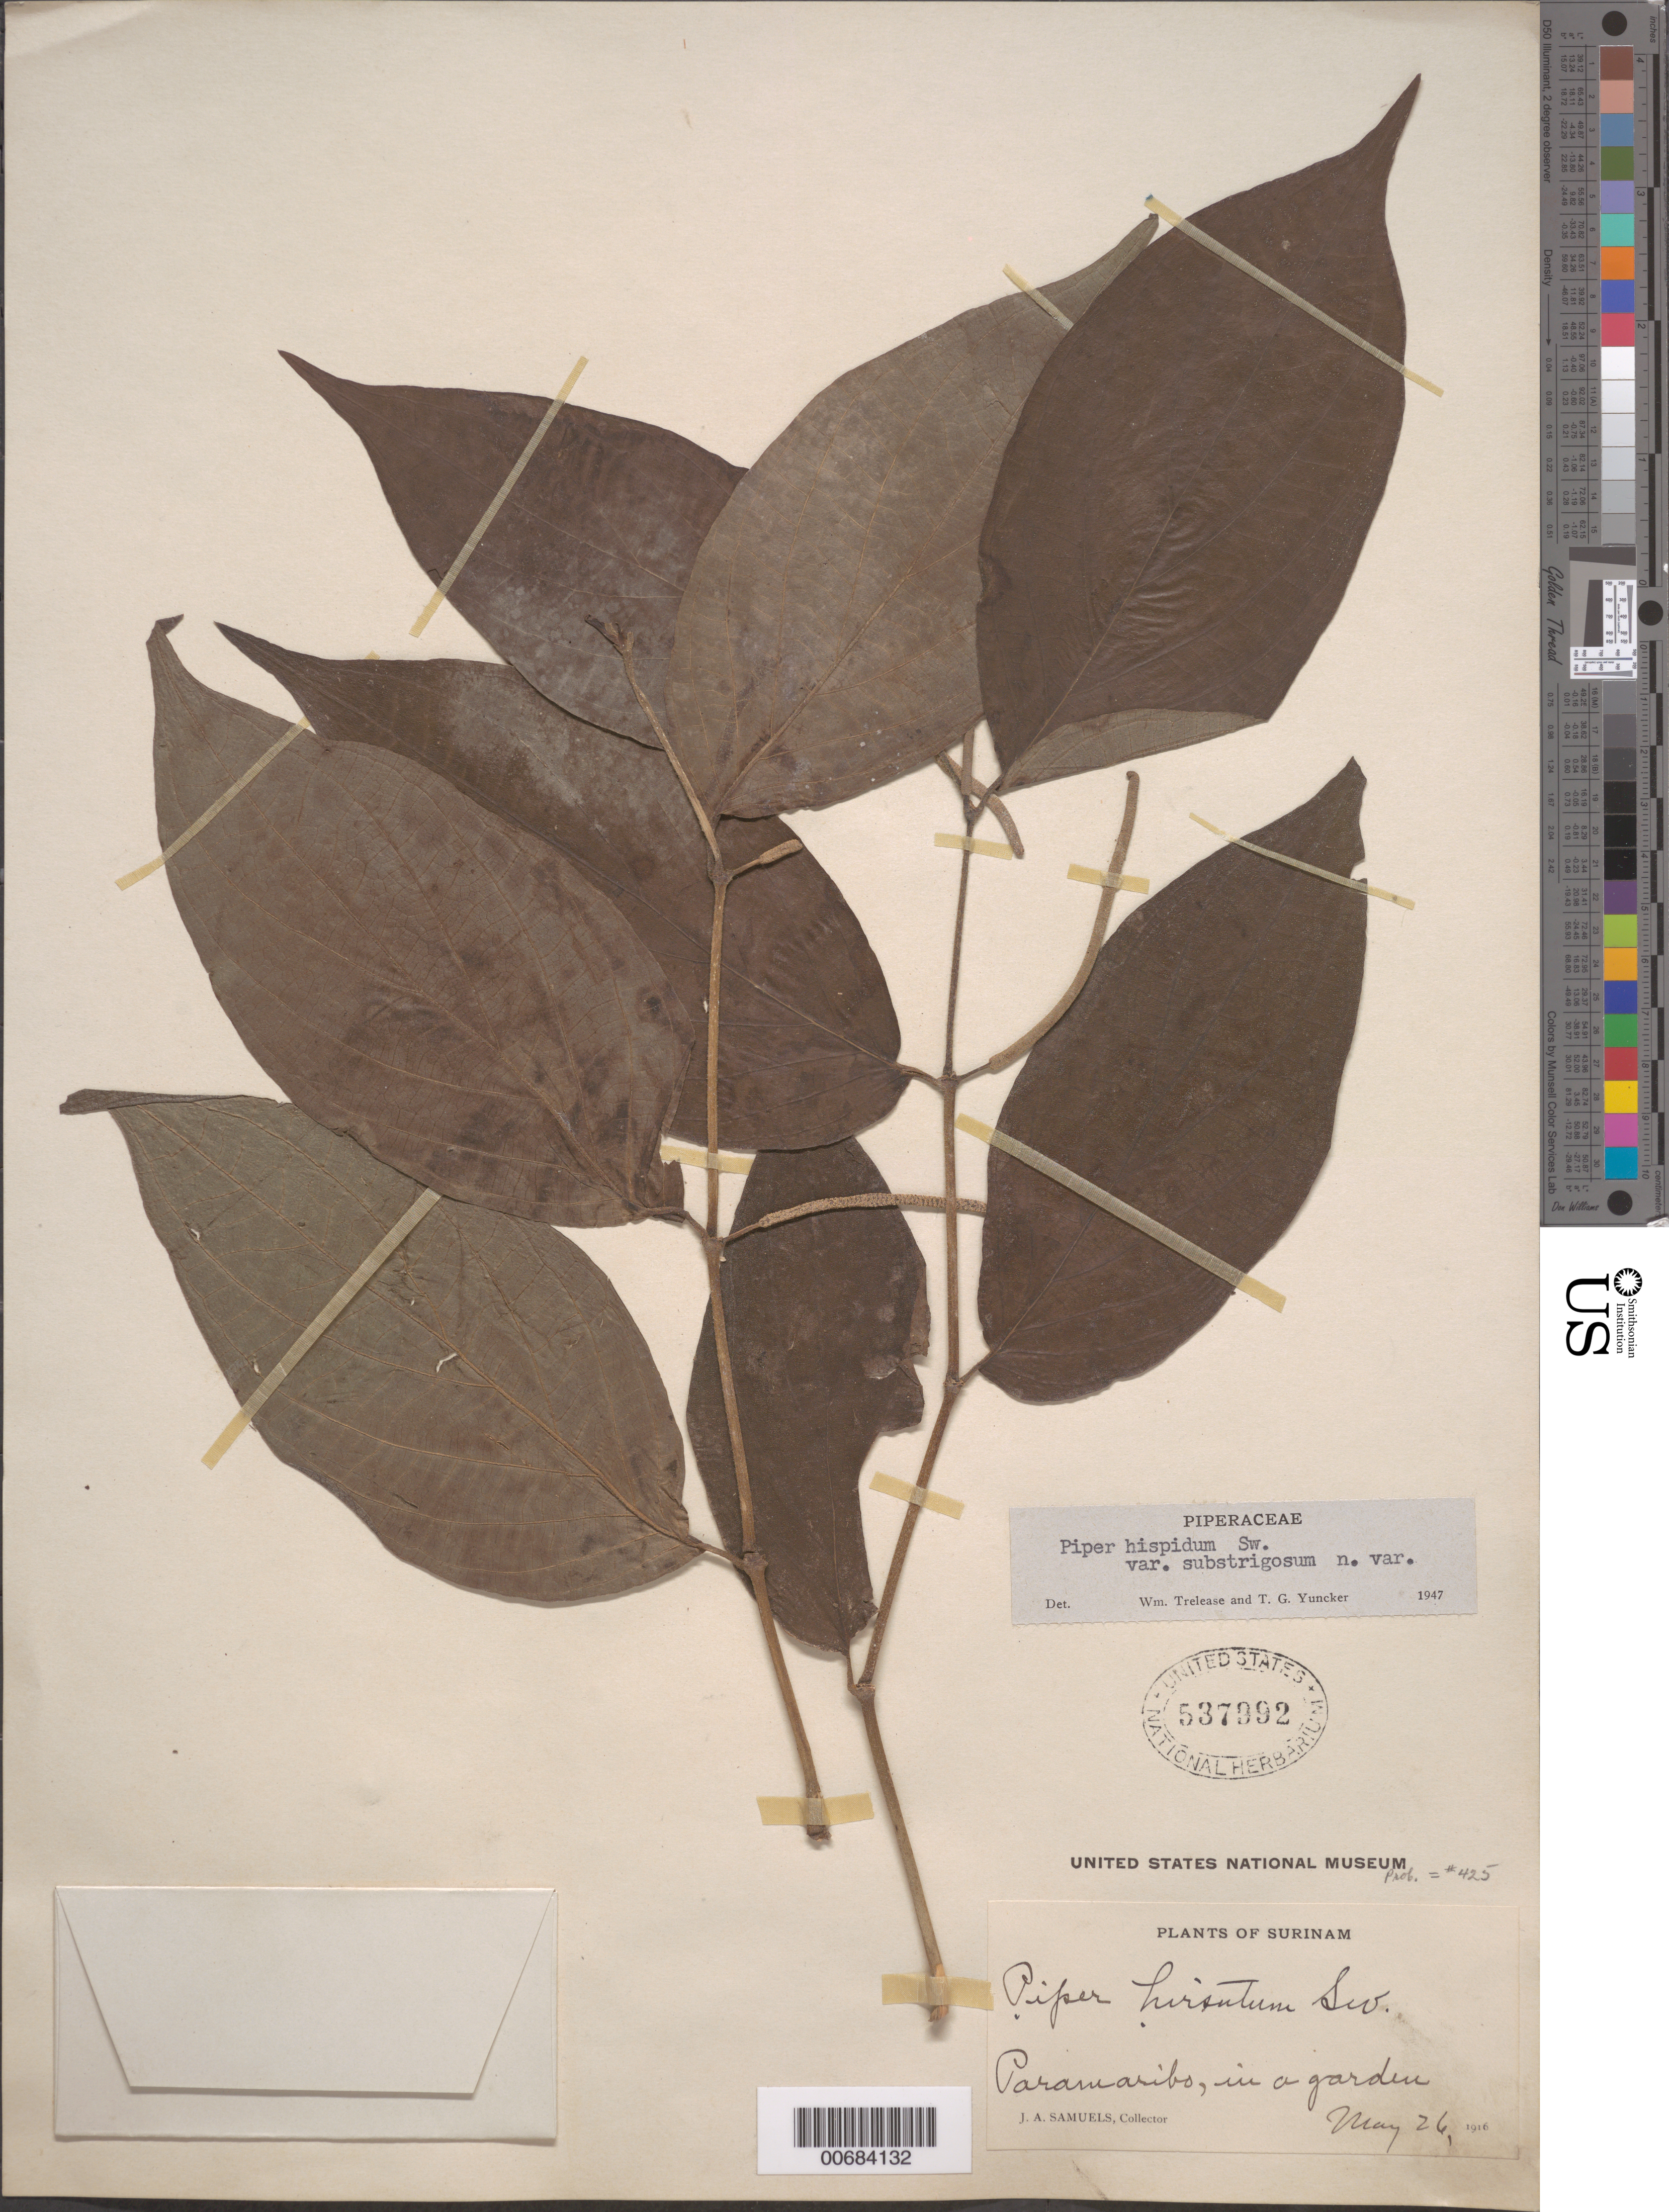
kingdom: Plantae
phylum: Tracheophyta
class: Magnoliopsida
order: Piperales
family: Piperaceae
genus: Piper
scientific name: Piper hispidum var. substrigosum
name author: Sw.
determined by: Trelease, W.; Yuncker, T. G.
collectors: J. A. Samuels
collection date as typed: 26-May-16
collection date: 1916-05-26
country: Suriname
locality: Paramaribo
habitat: In a garden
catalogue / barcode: US 537992